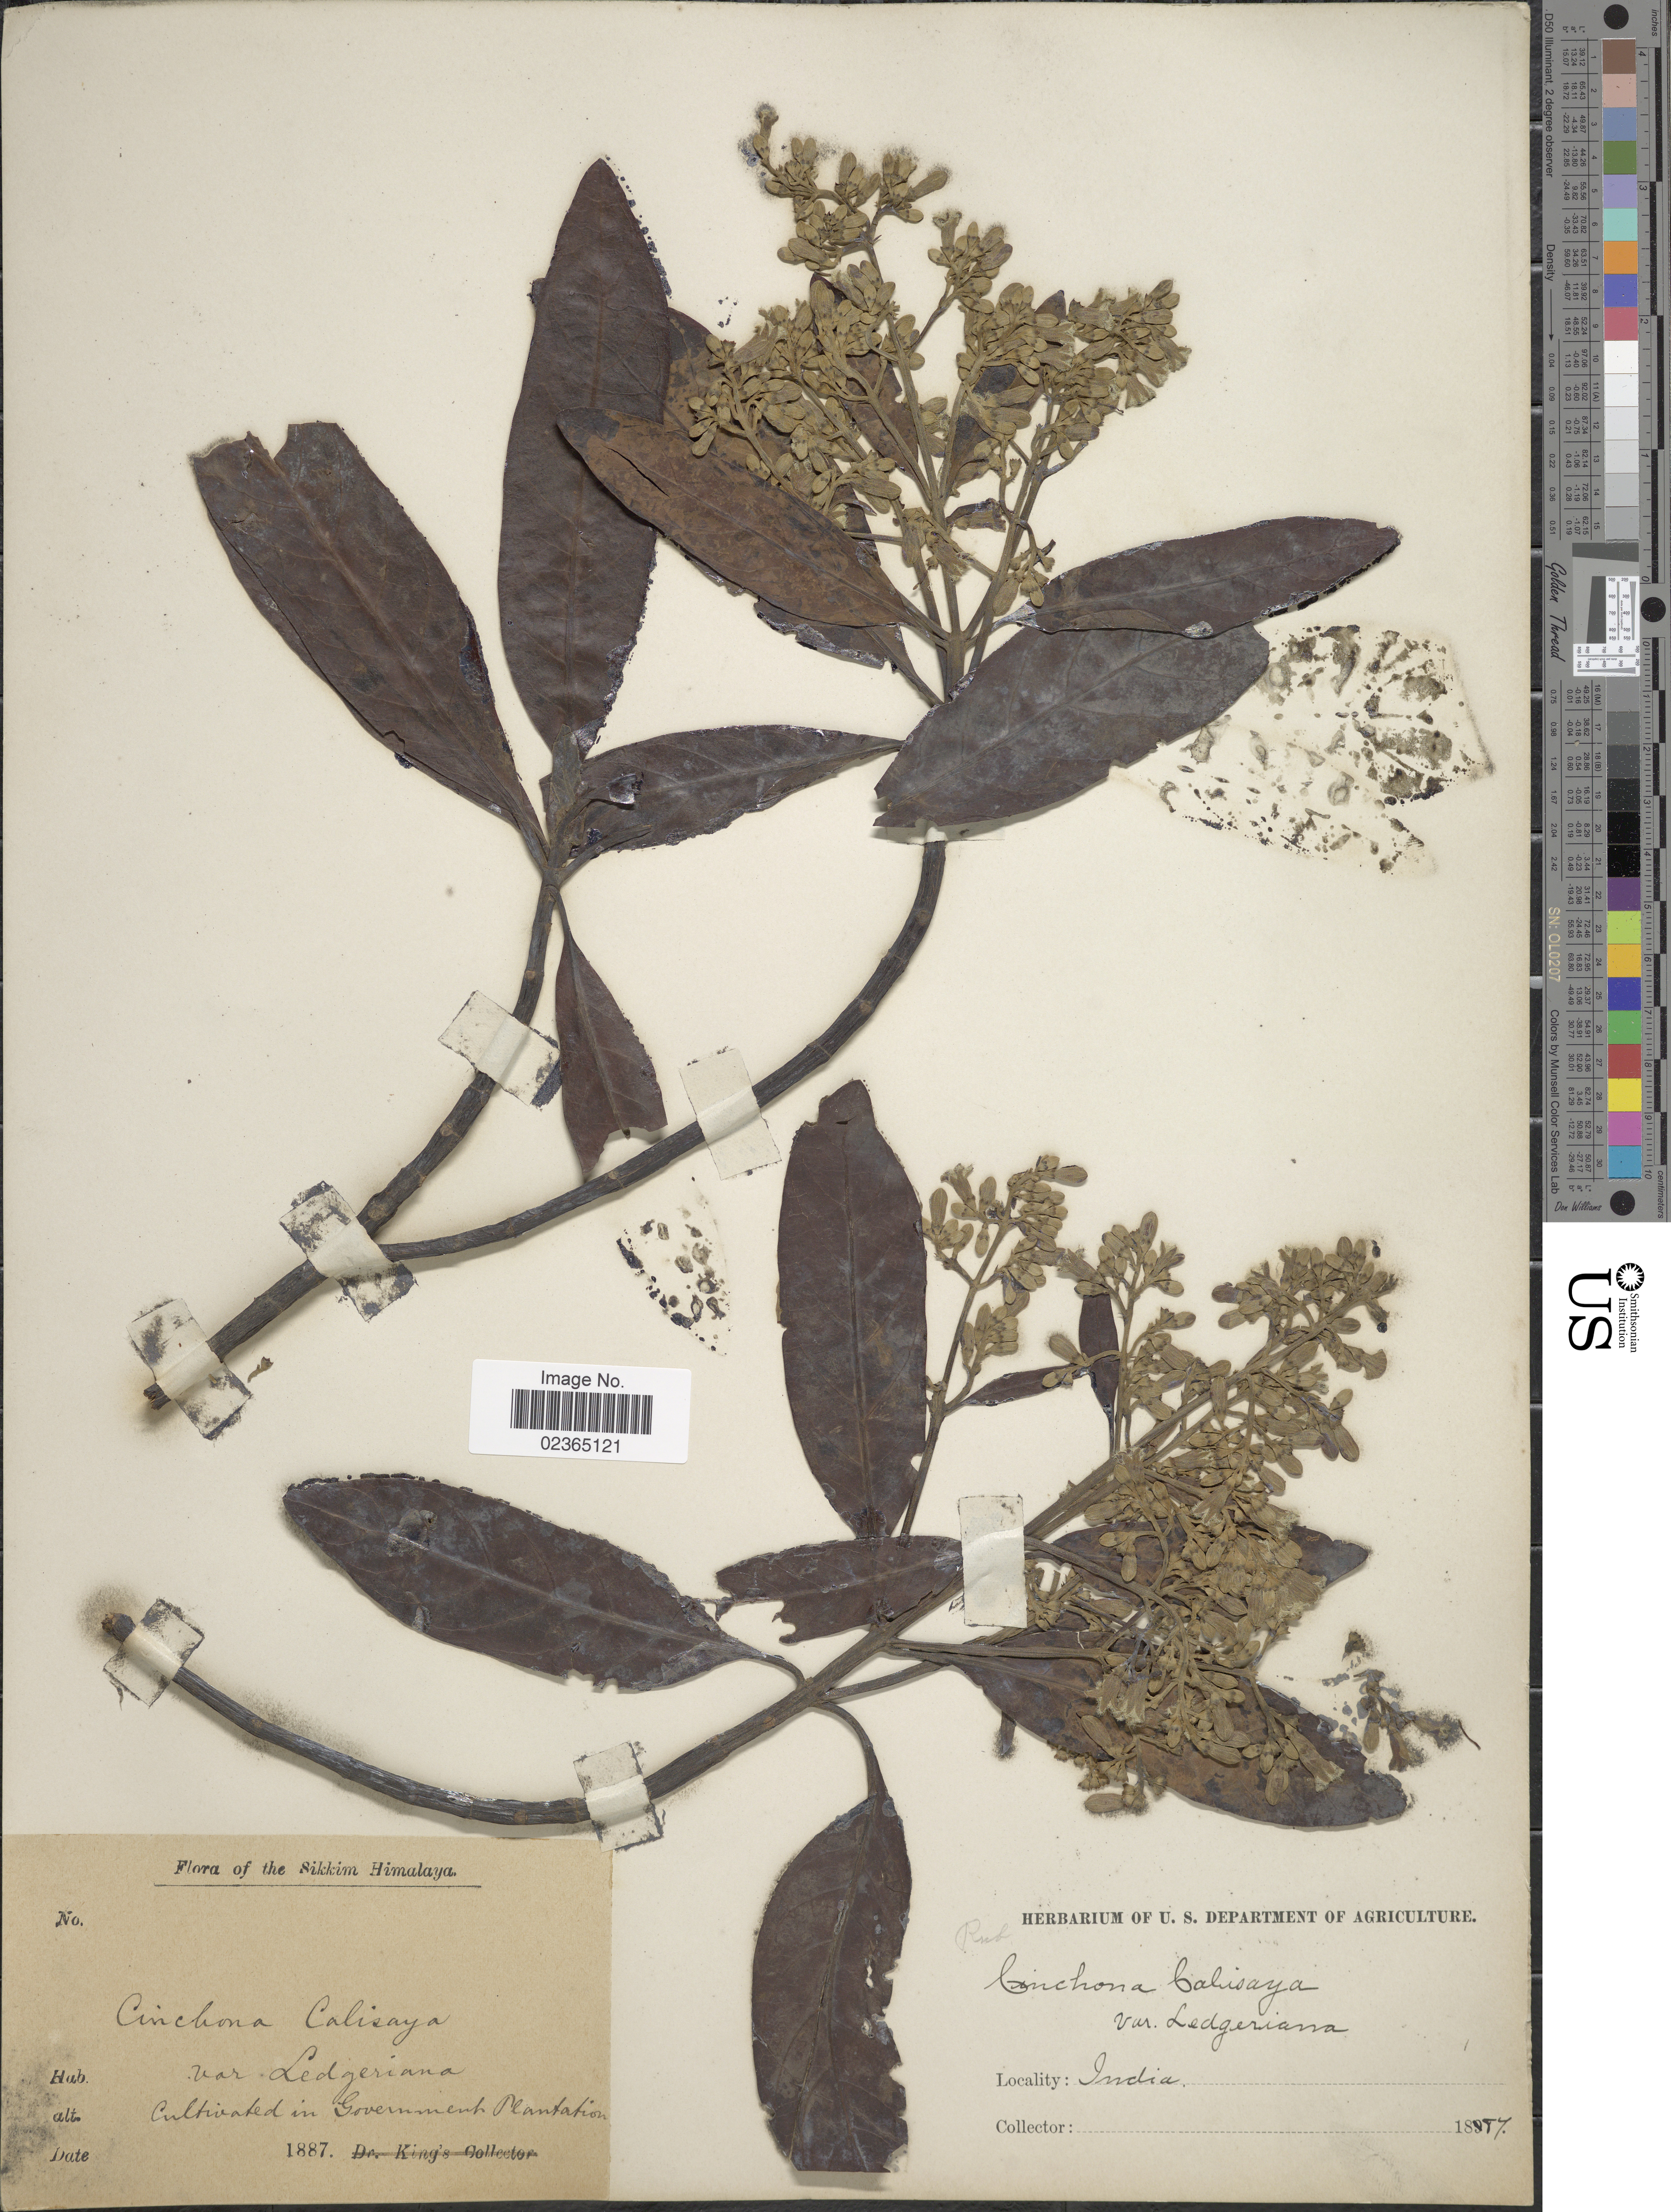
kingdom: Plantae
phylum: Tracheophyta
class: Magnoliopsida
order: Gentianales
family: Rubiaceae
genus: Cinchona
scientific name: Cinchona calisaya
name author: Wedd.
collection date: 1887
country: India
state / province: Sikkim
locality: Sikkim Himalaya, Government Plantation